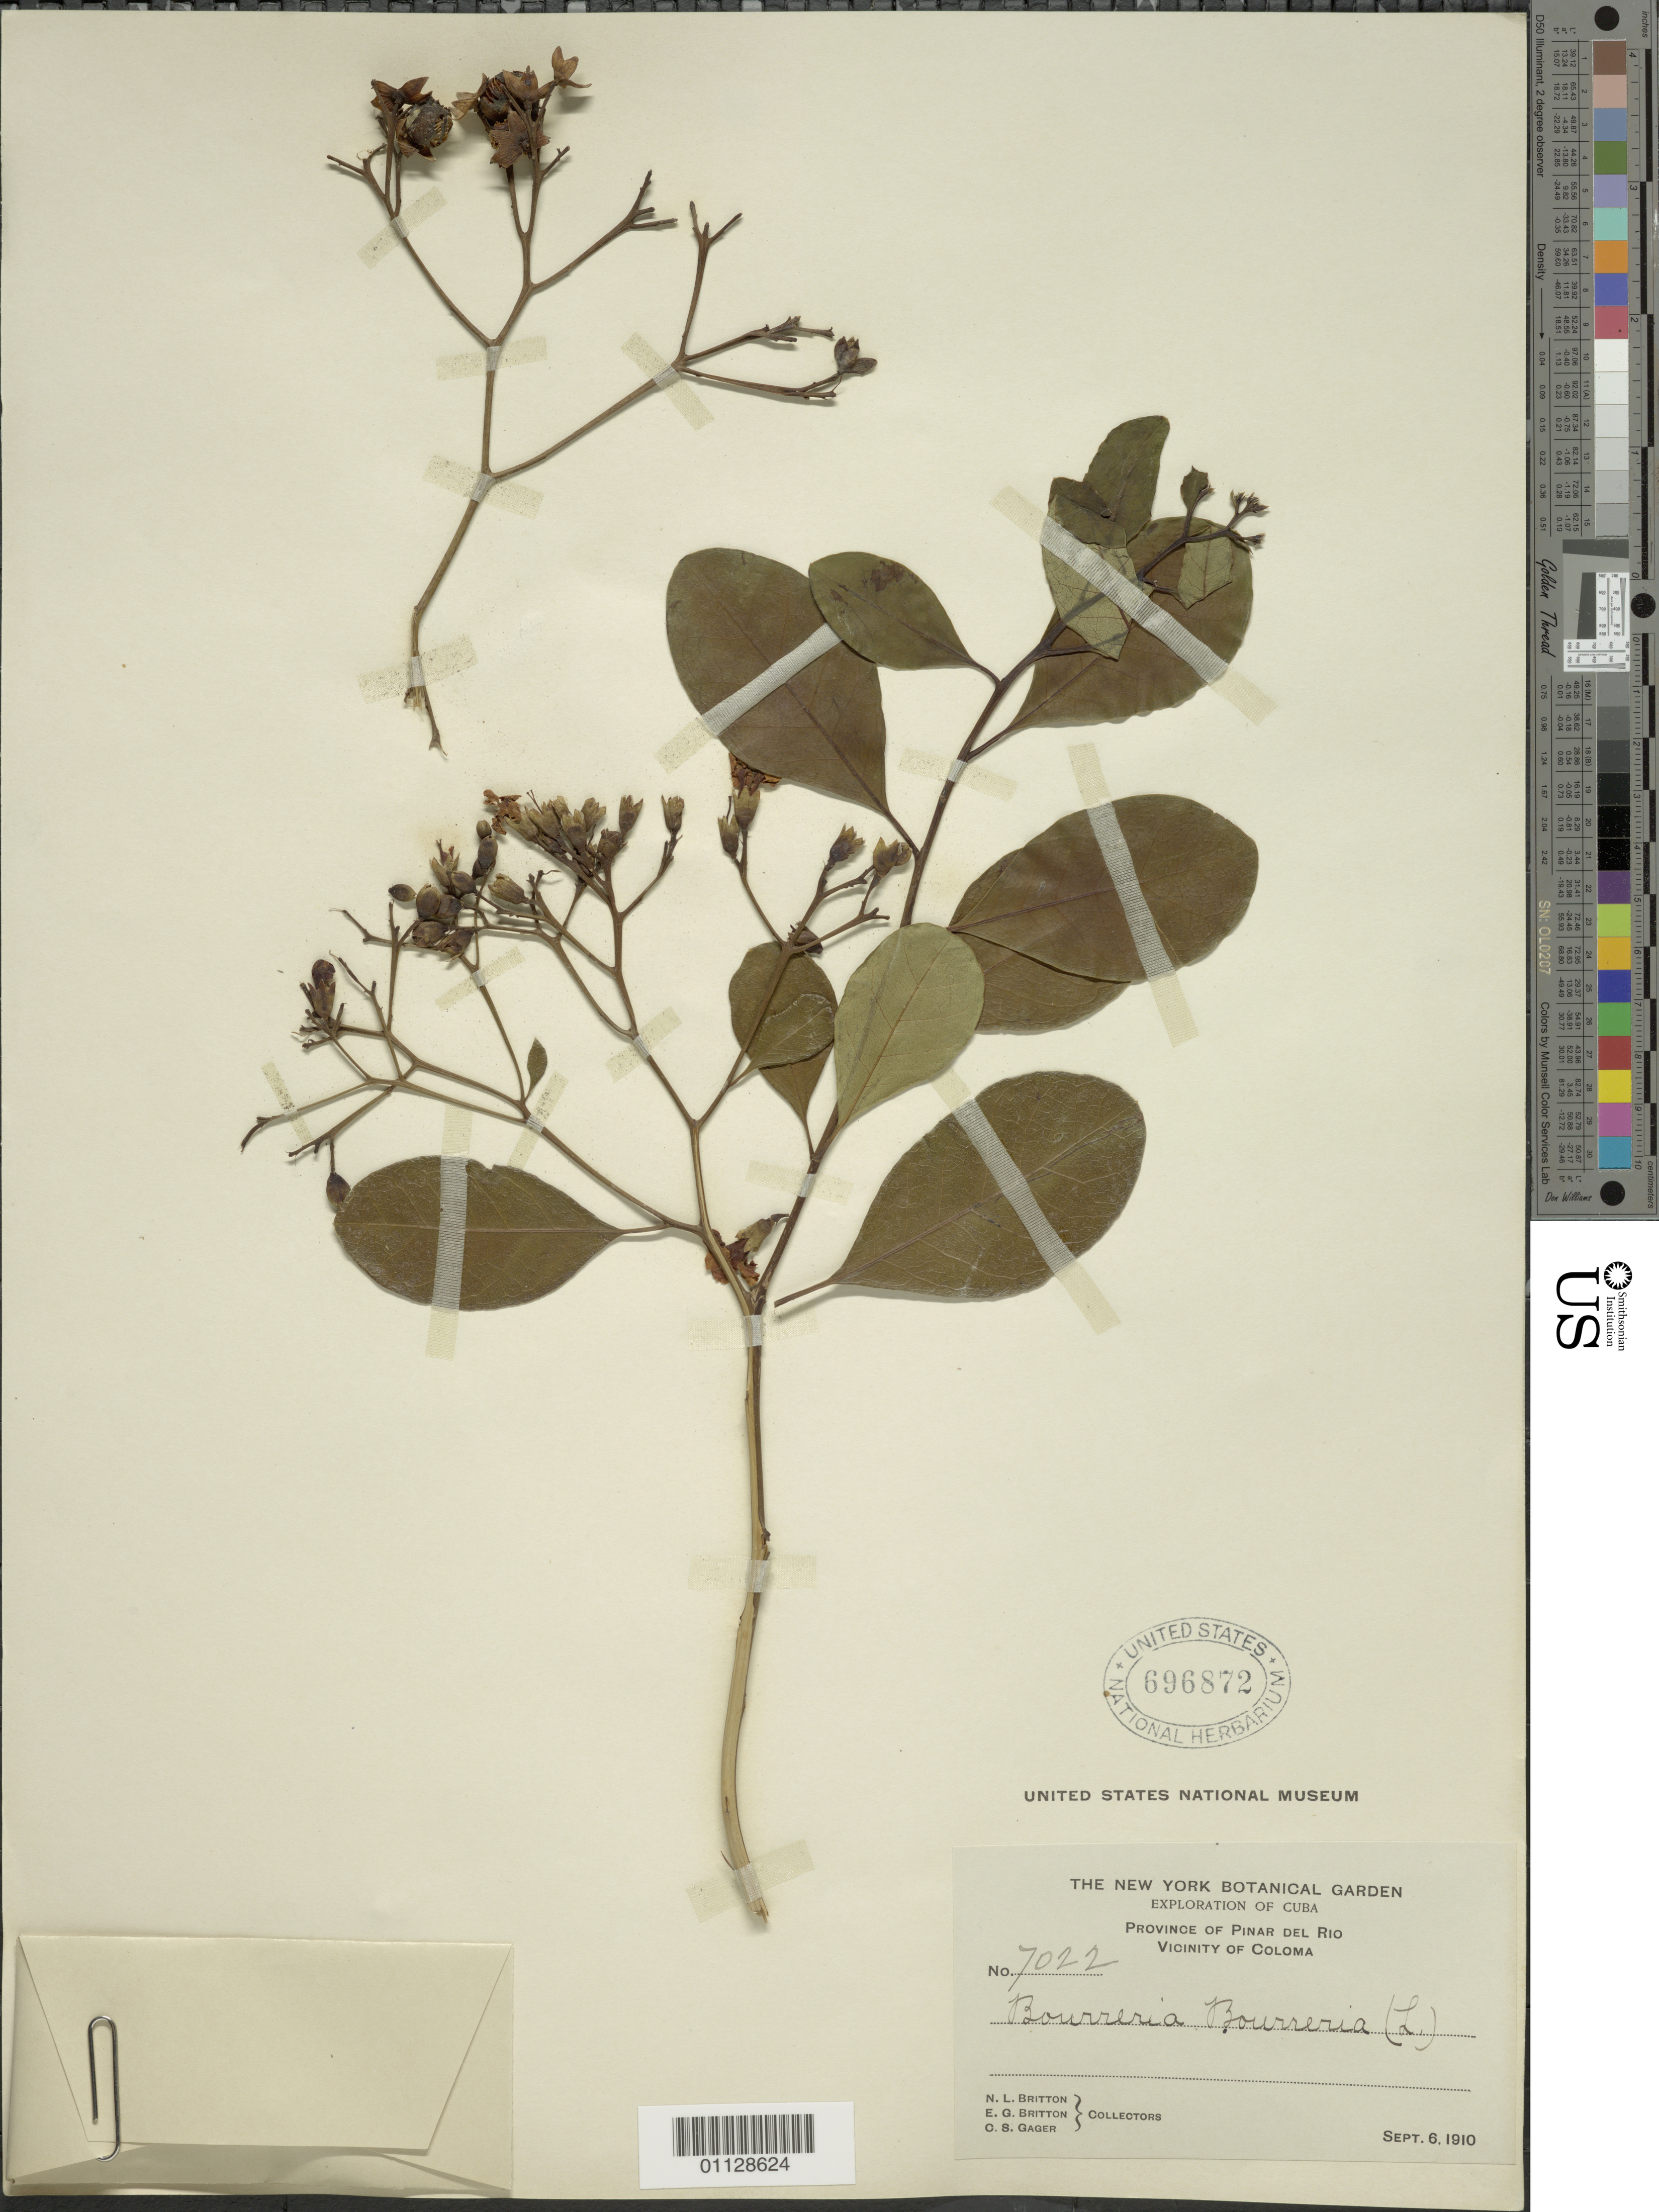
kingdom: Plantae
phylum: Tracheophyta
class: Magnoliopsida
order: Boraginales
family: Ehretiaceae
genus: Bourreria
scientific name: Bourreria succulenta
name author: Jacq.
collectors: N. Britton, E. G. Britton & C. Gager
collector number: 7022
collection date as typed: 06 Sep 1910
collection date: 1910-09-06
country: Cuba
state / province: Pinar del Rio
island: Cuba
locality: Vicinity of Coloma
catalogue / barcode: US 696872